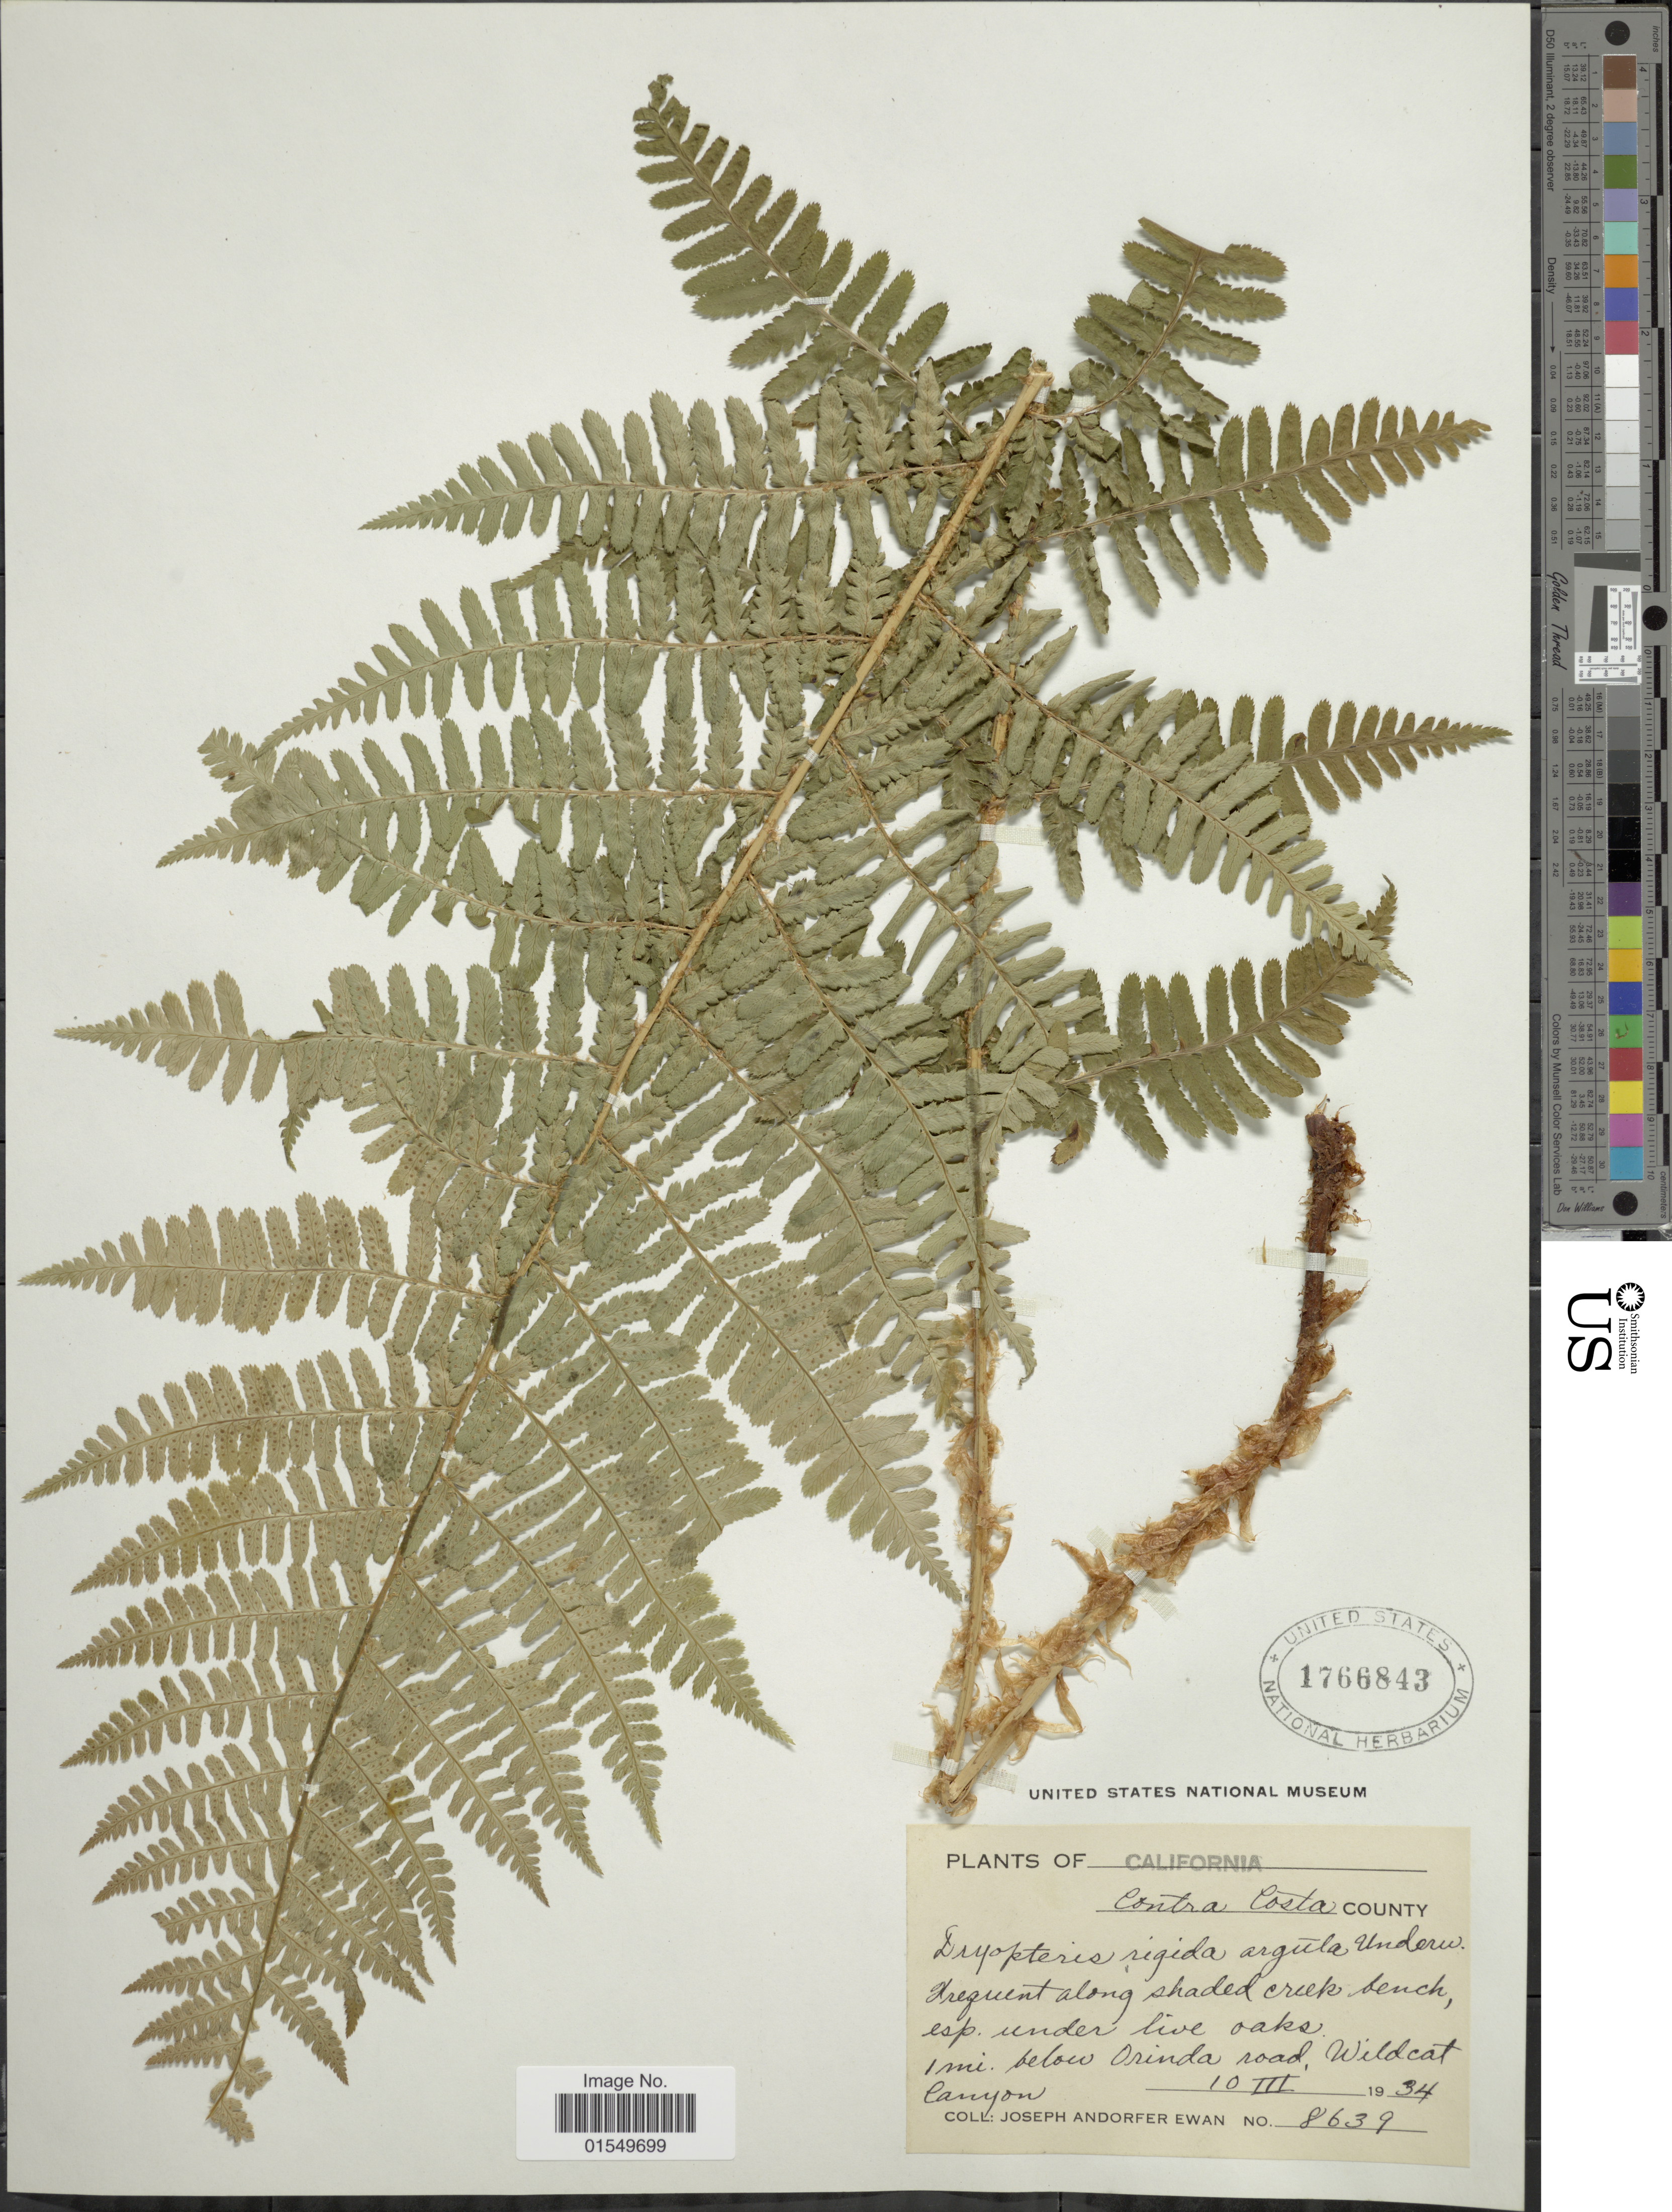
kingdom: Plantae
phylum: Tracheophyta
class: Polypodiopsida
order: Polypodiales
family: Dryopteridaceae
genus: Dryopteris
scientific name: Dryopteris arguta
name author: (Kaulf.) Maxon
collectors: J. A. Ewan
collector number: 8639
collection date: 1934-03-10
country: United States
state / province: California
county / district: Contra Costa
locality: Contra Costa County, 1 mi. below Orinda road, Wildcat Canyon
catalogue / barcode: US 1766843